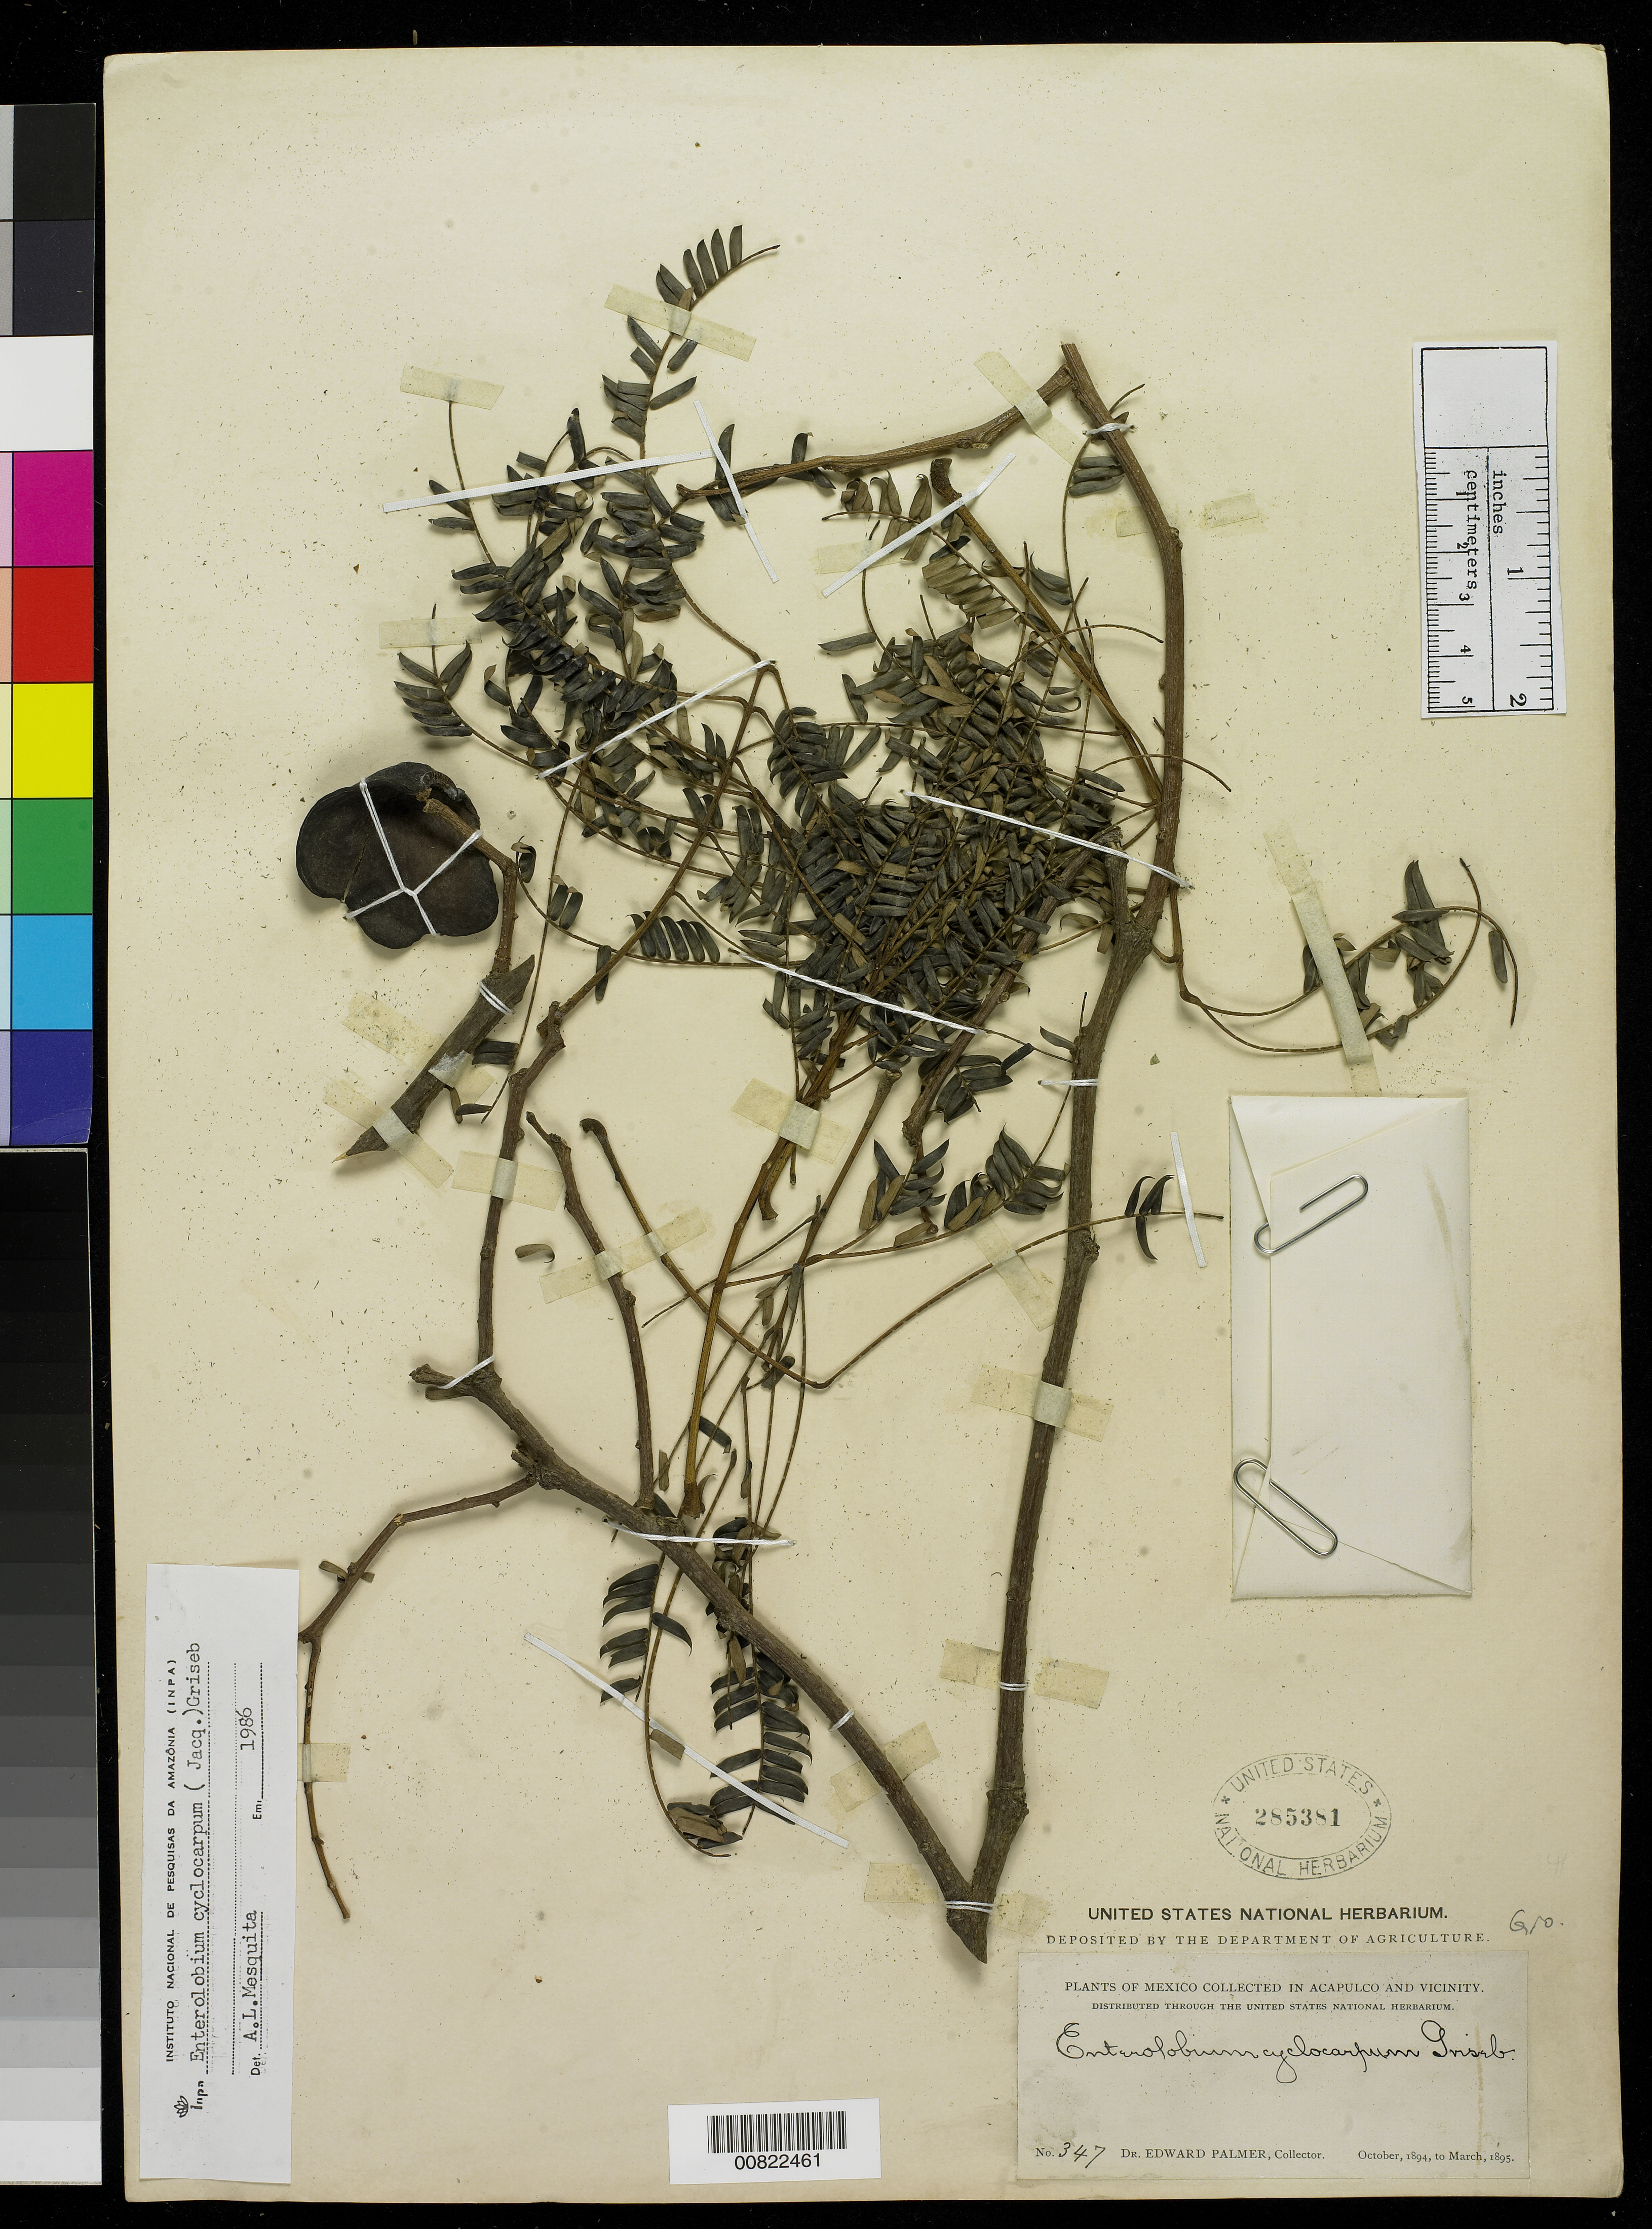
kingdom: Plantae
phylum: Tracheophyta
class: Magnoliopsida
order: Fabales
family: Fabaceae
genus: Enterolobium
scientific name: Enterolobium cyclocarpum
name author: (Jacq.) Griseb.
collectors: E. Palmer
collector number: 347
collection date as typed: Oct 1894 to -- Mar 1895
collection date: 1894-10/1895-03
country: Mexico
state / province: Guerrero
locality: Acapulco, Guerrero and vicinity.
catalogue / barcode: US 285381